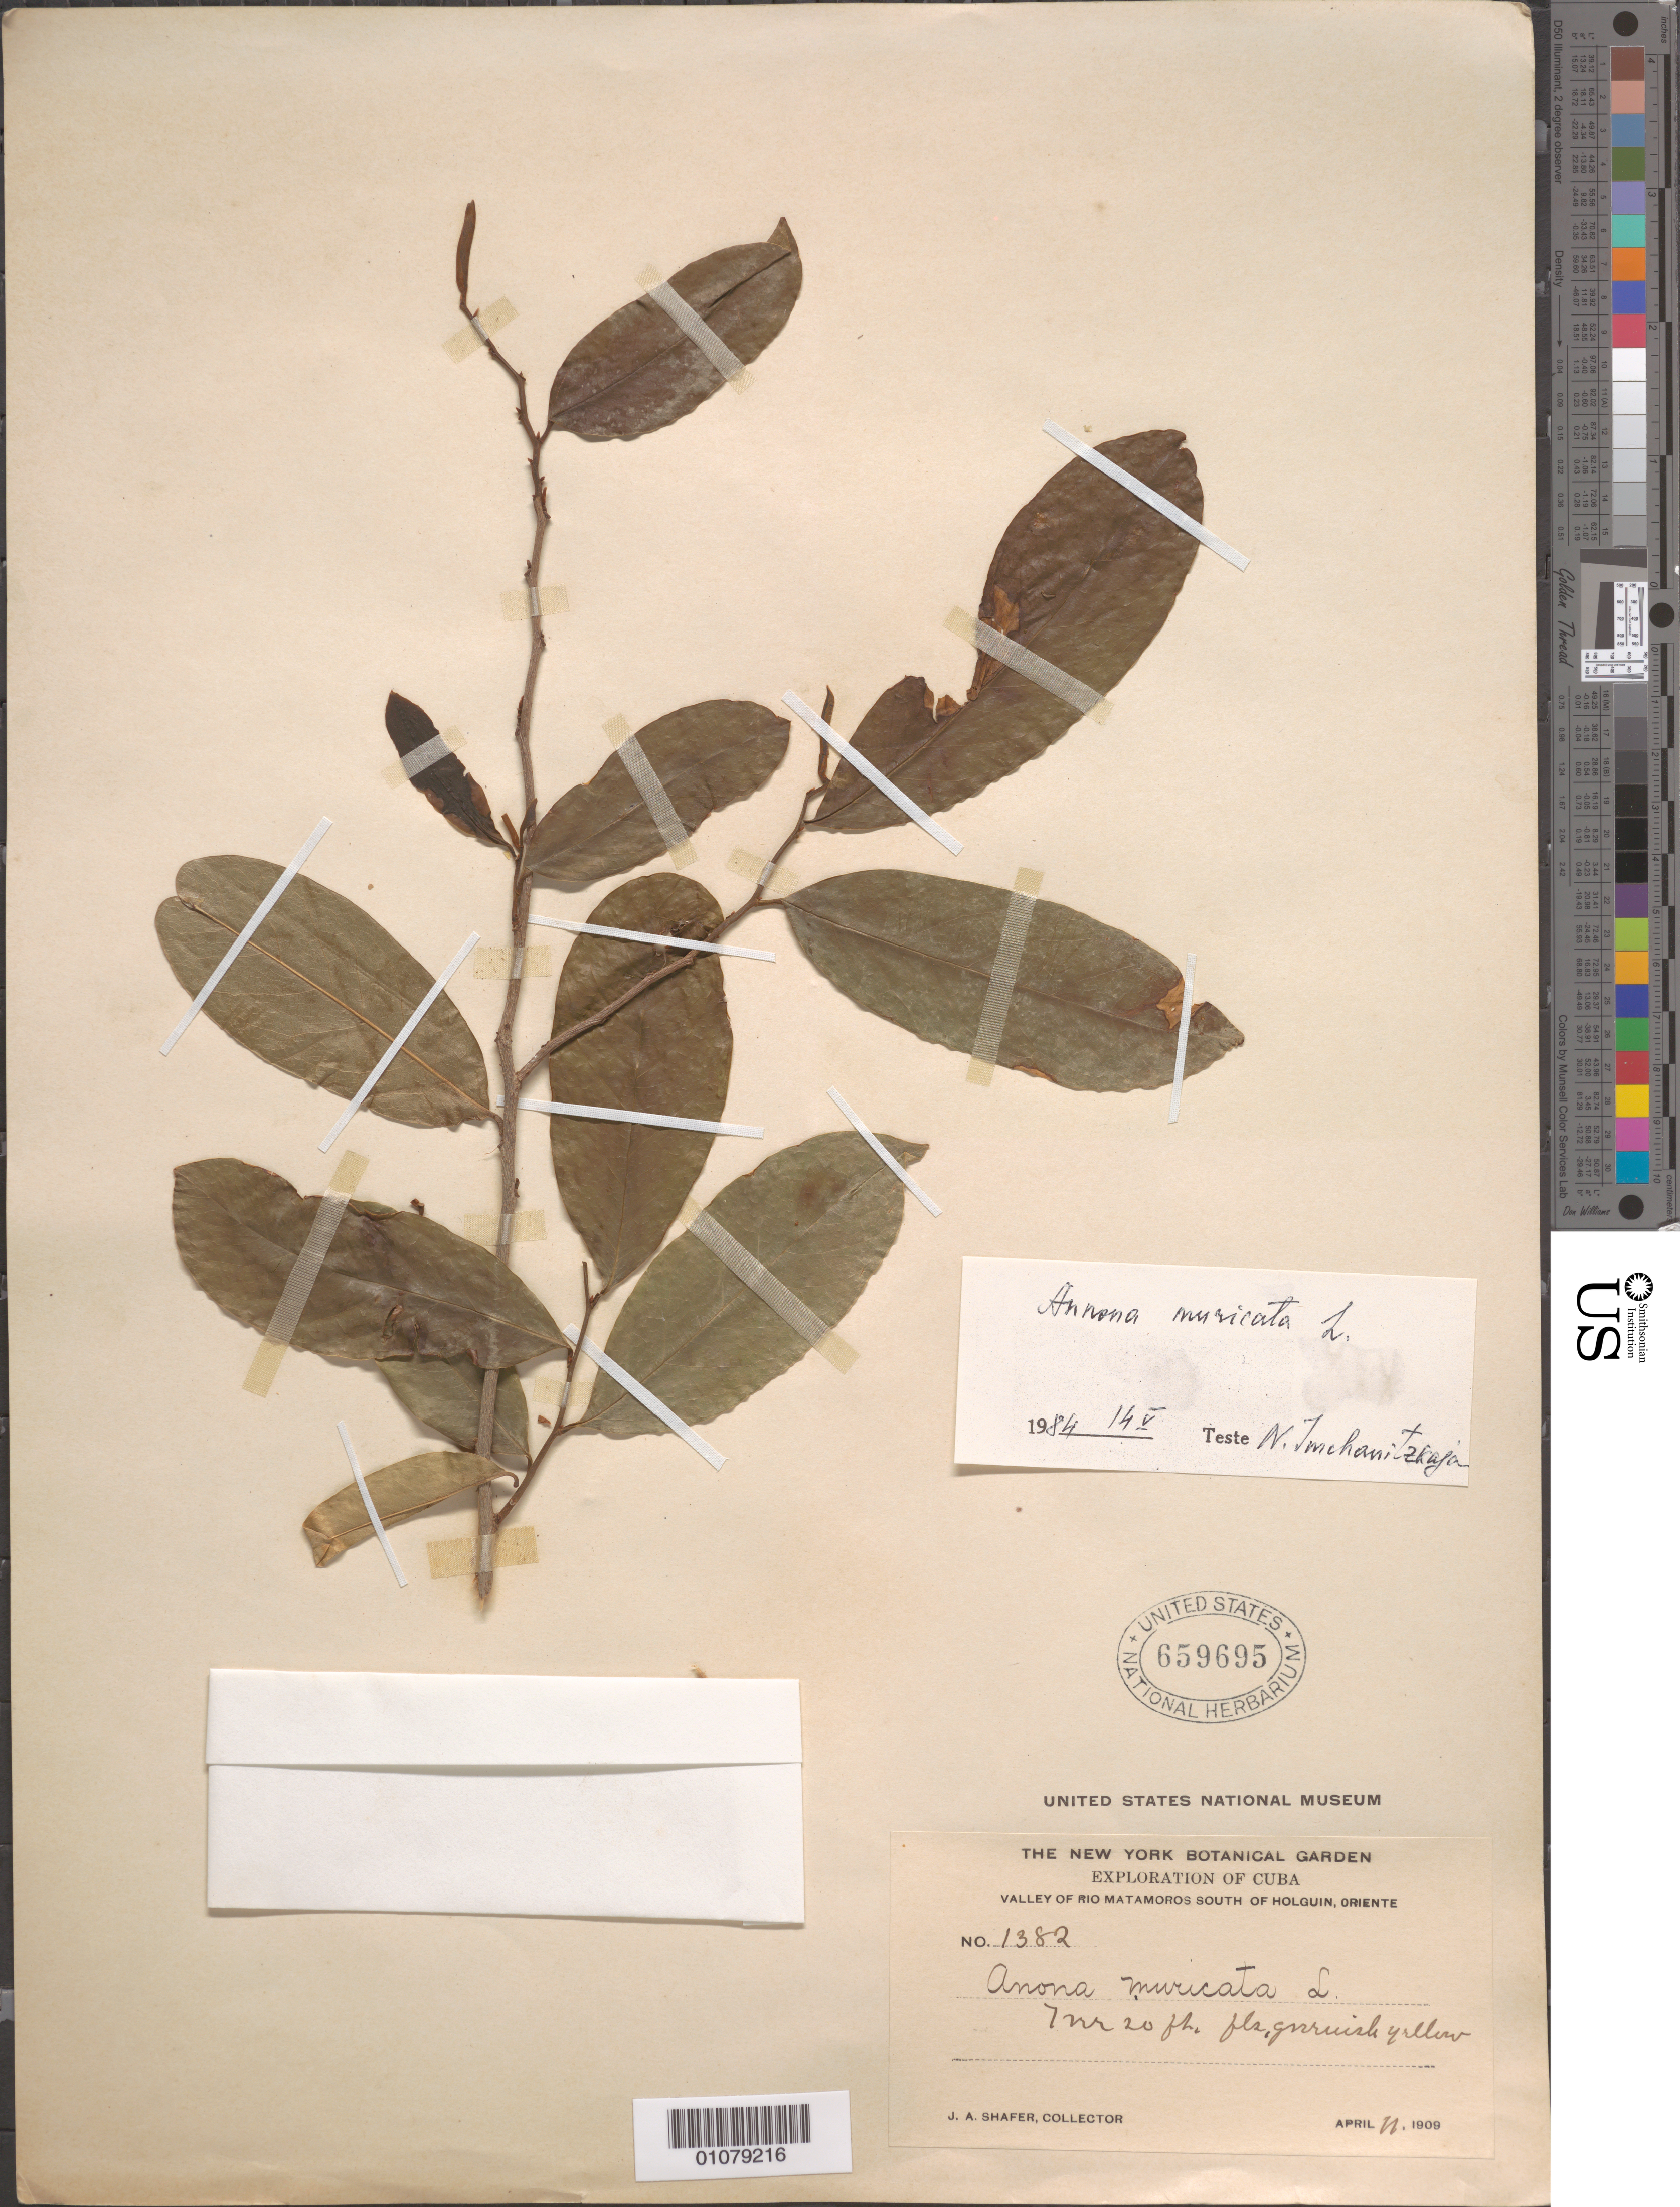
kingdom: Plantae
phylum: Tracheophyta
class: Magnoliopsida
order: Magnoliales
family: Annonaceae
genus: Annona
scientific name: Annona muricata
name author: L.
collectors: J. A. Shafer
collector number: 1382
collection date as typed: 11 Apr 1909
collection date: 1909-04-11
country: Cuba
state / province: Holguín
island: Cuba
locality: Valley of Rio Matamoros South of Holguin, Oriente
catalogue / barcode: US 659695